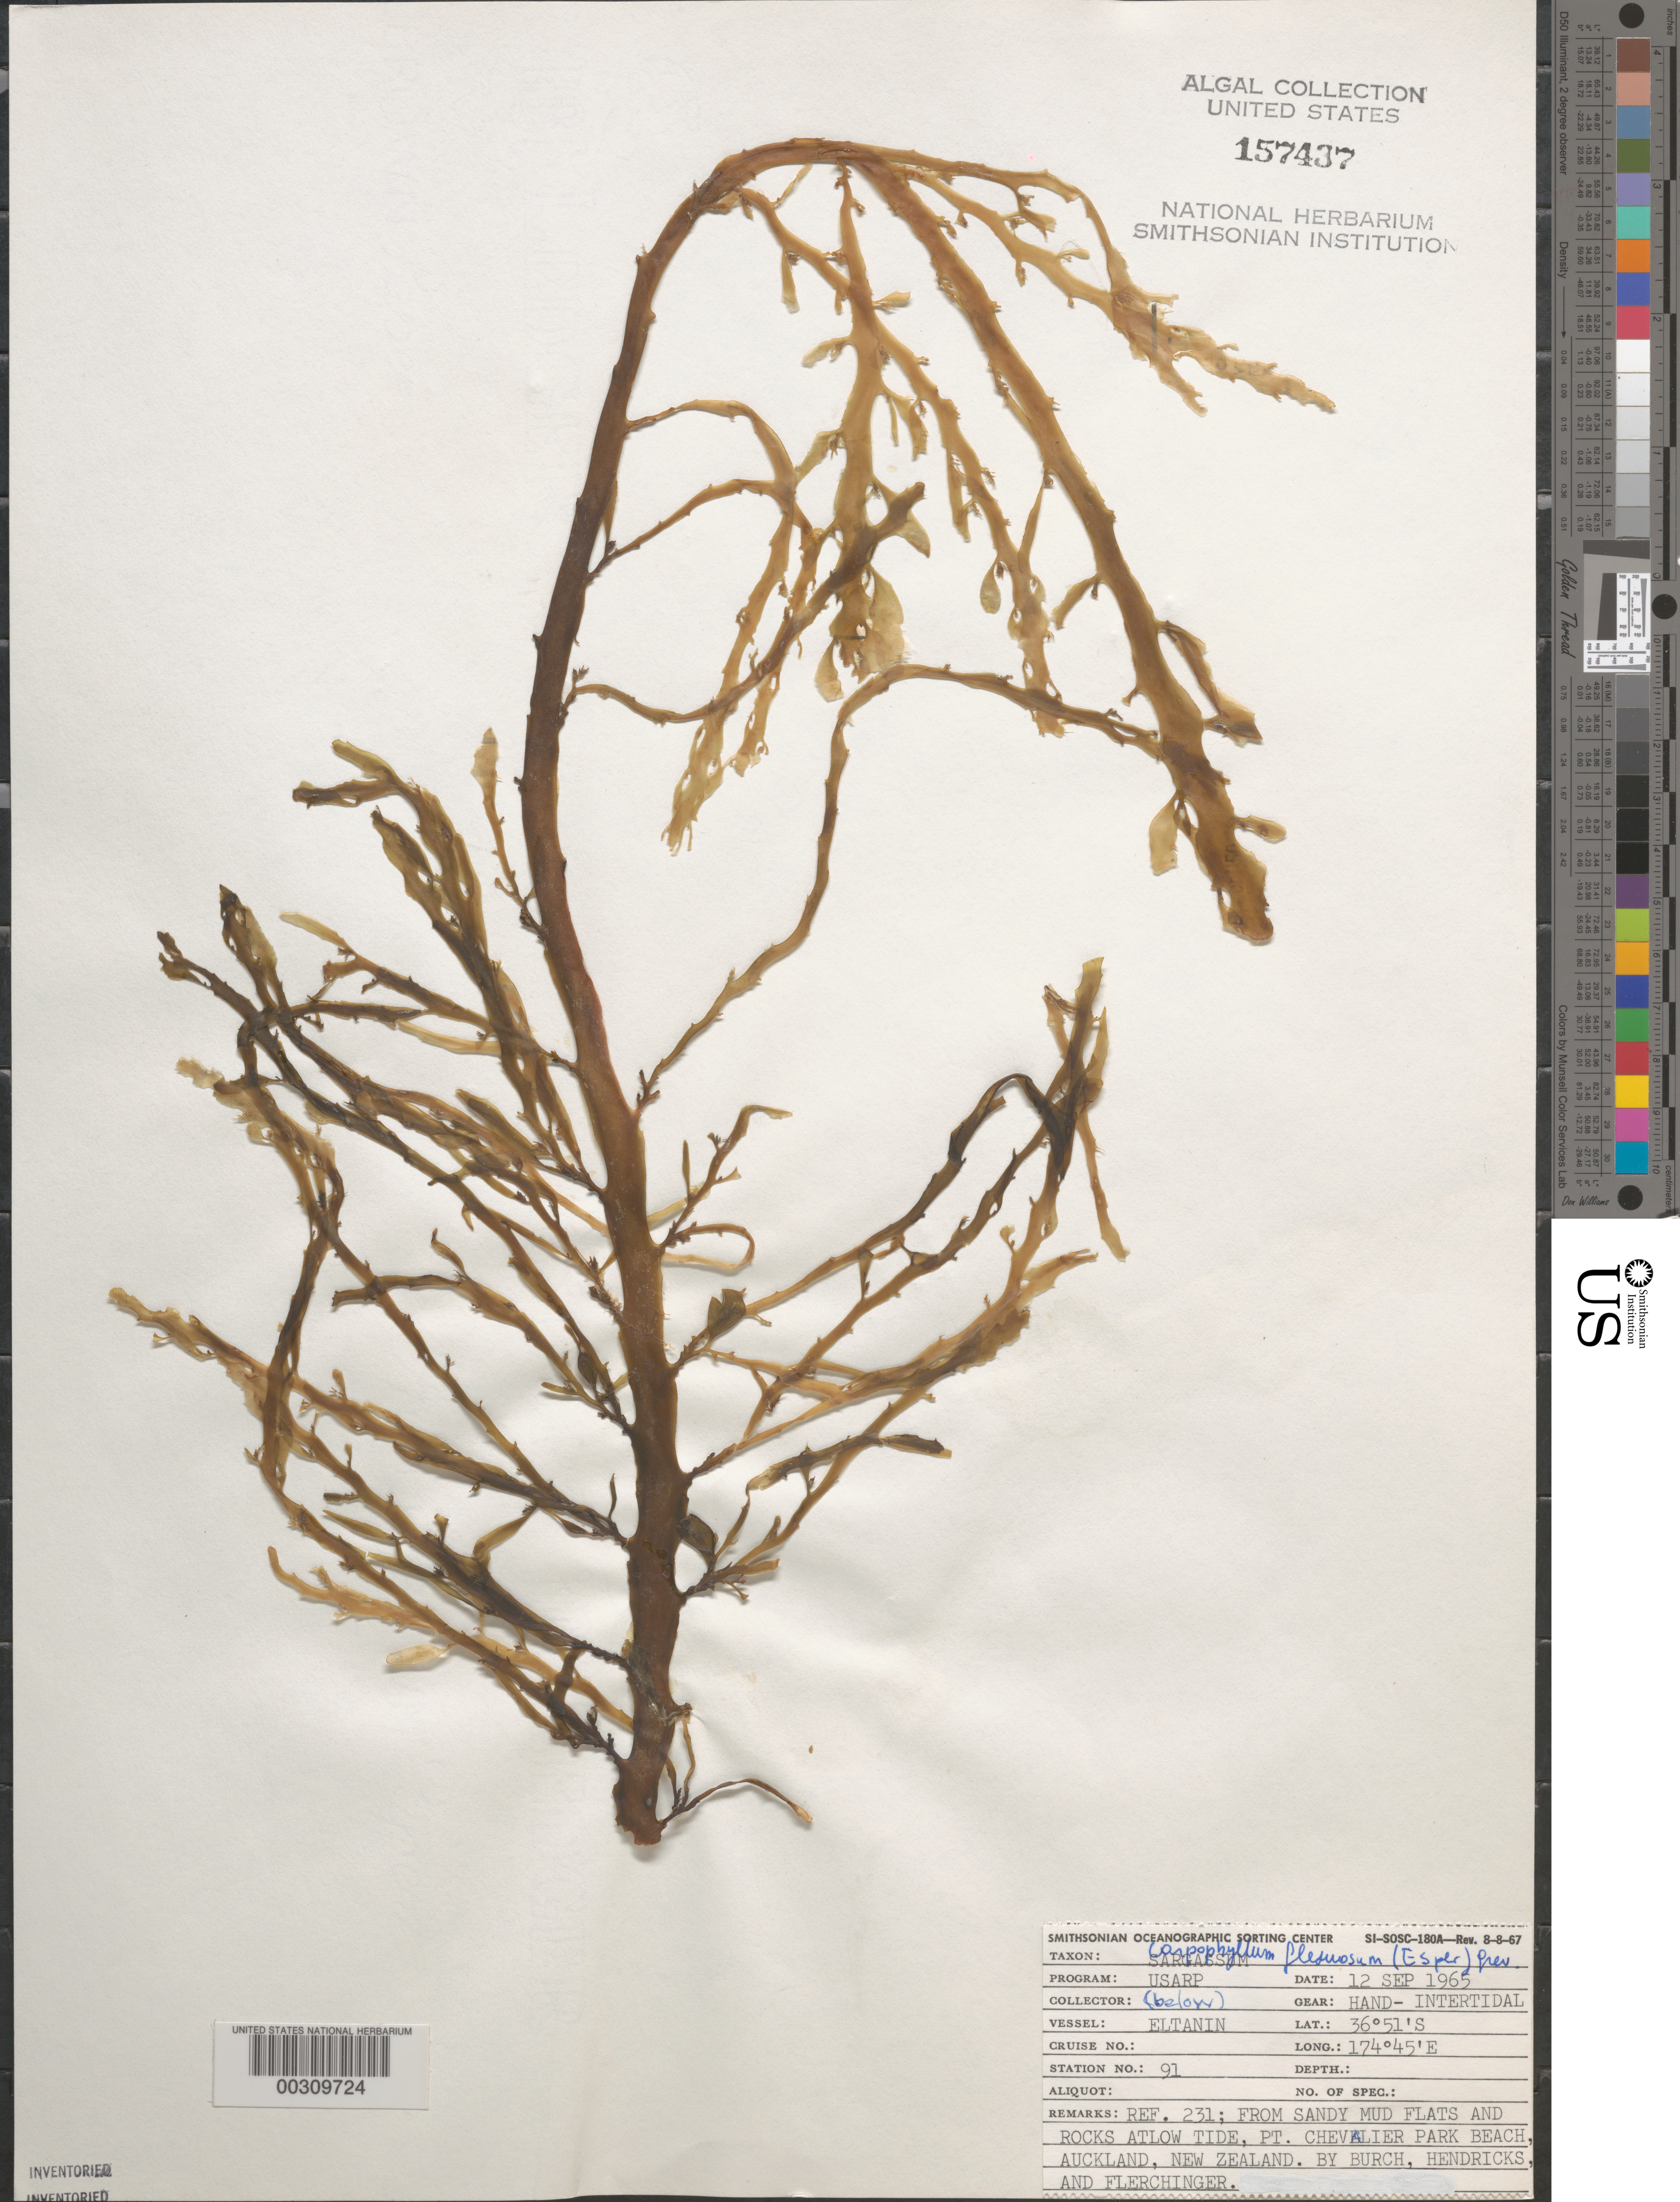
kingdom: Chromista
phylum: Ochrophyta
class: Phaeophyceae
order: Fucales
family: Sargassaceae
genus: Carpophyllum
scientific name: Carpophyllum flexuosum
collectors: -. Burch, -. Hendricks & -. Flerchinger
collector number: Station 91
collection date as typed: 12 Sep 1965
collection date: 1965-09-12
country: New Zealand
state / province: Auckland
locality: Auckland, point chevalier park beach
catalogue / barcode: US 157437